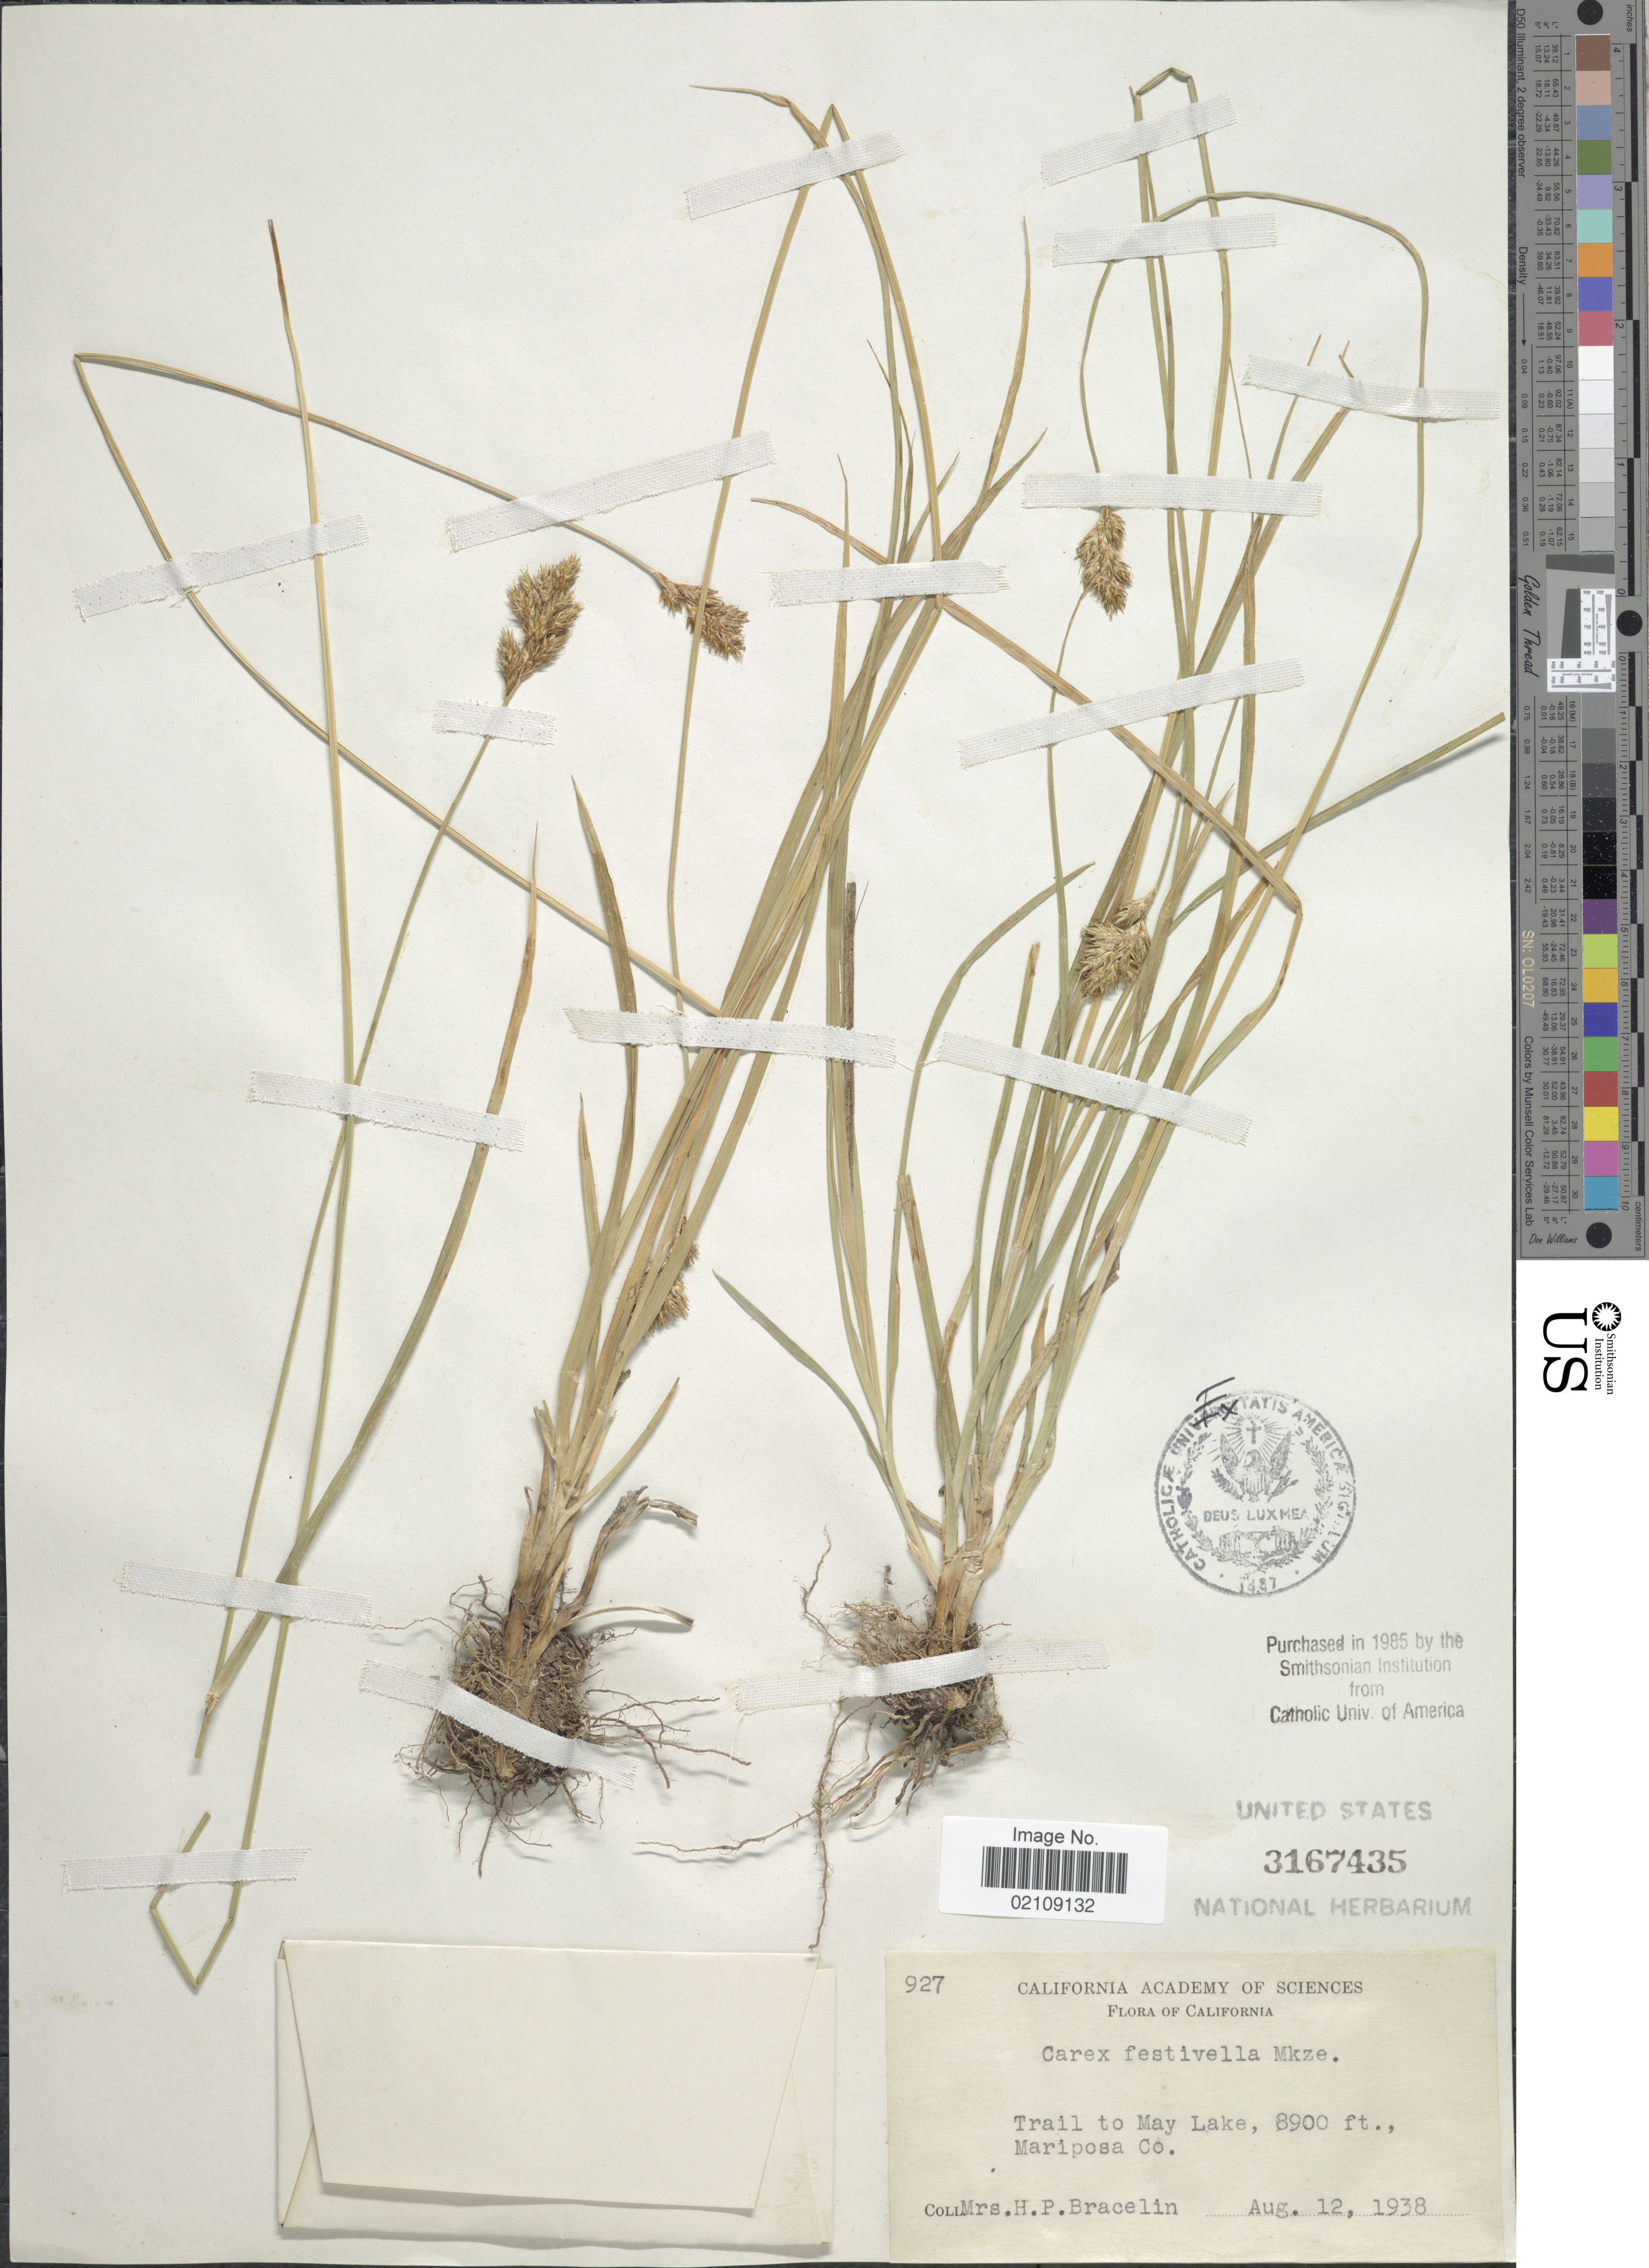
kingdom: Plantae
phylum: Tracheophyta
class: Liliopsida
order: Poales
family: Cyperaceae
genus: Carex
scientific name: Carex microptera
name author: Mack.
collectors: H. Bracelin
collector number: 927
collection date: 1938-08-12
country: United States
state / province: California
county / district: Mariposa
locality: Trail to May Lake, Mariposa Co.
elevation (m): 2713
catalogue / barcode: US 3167435